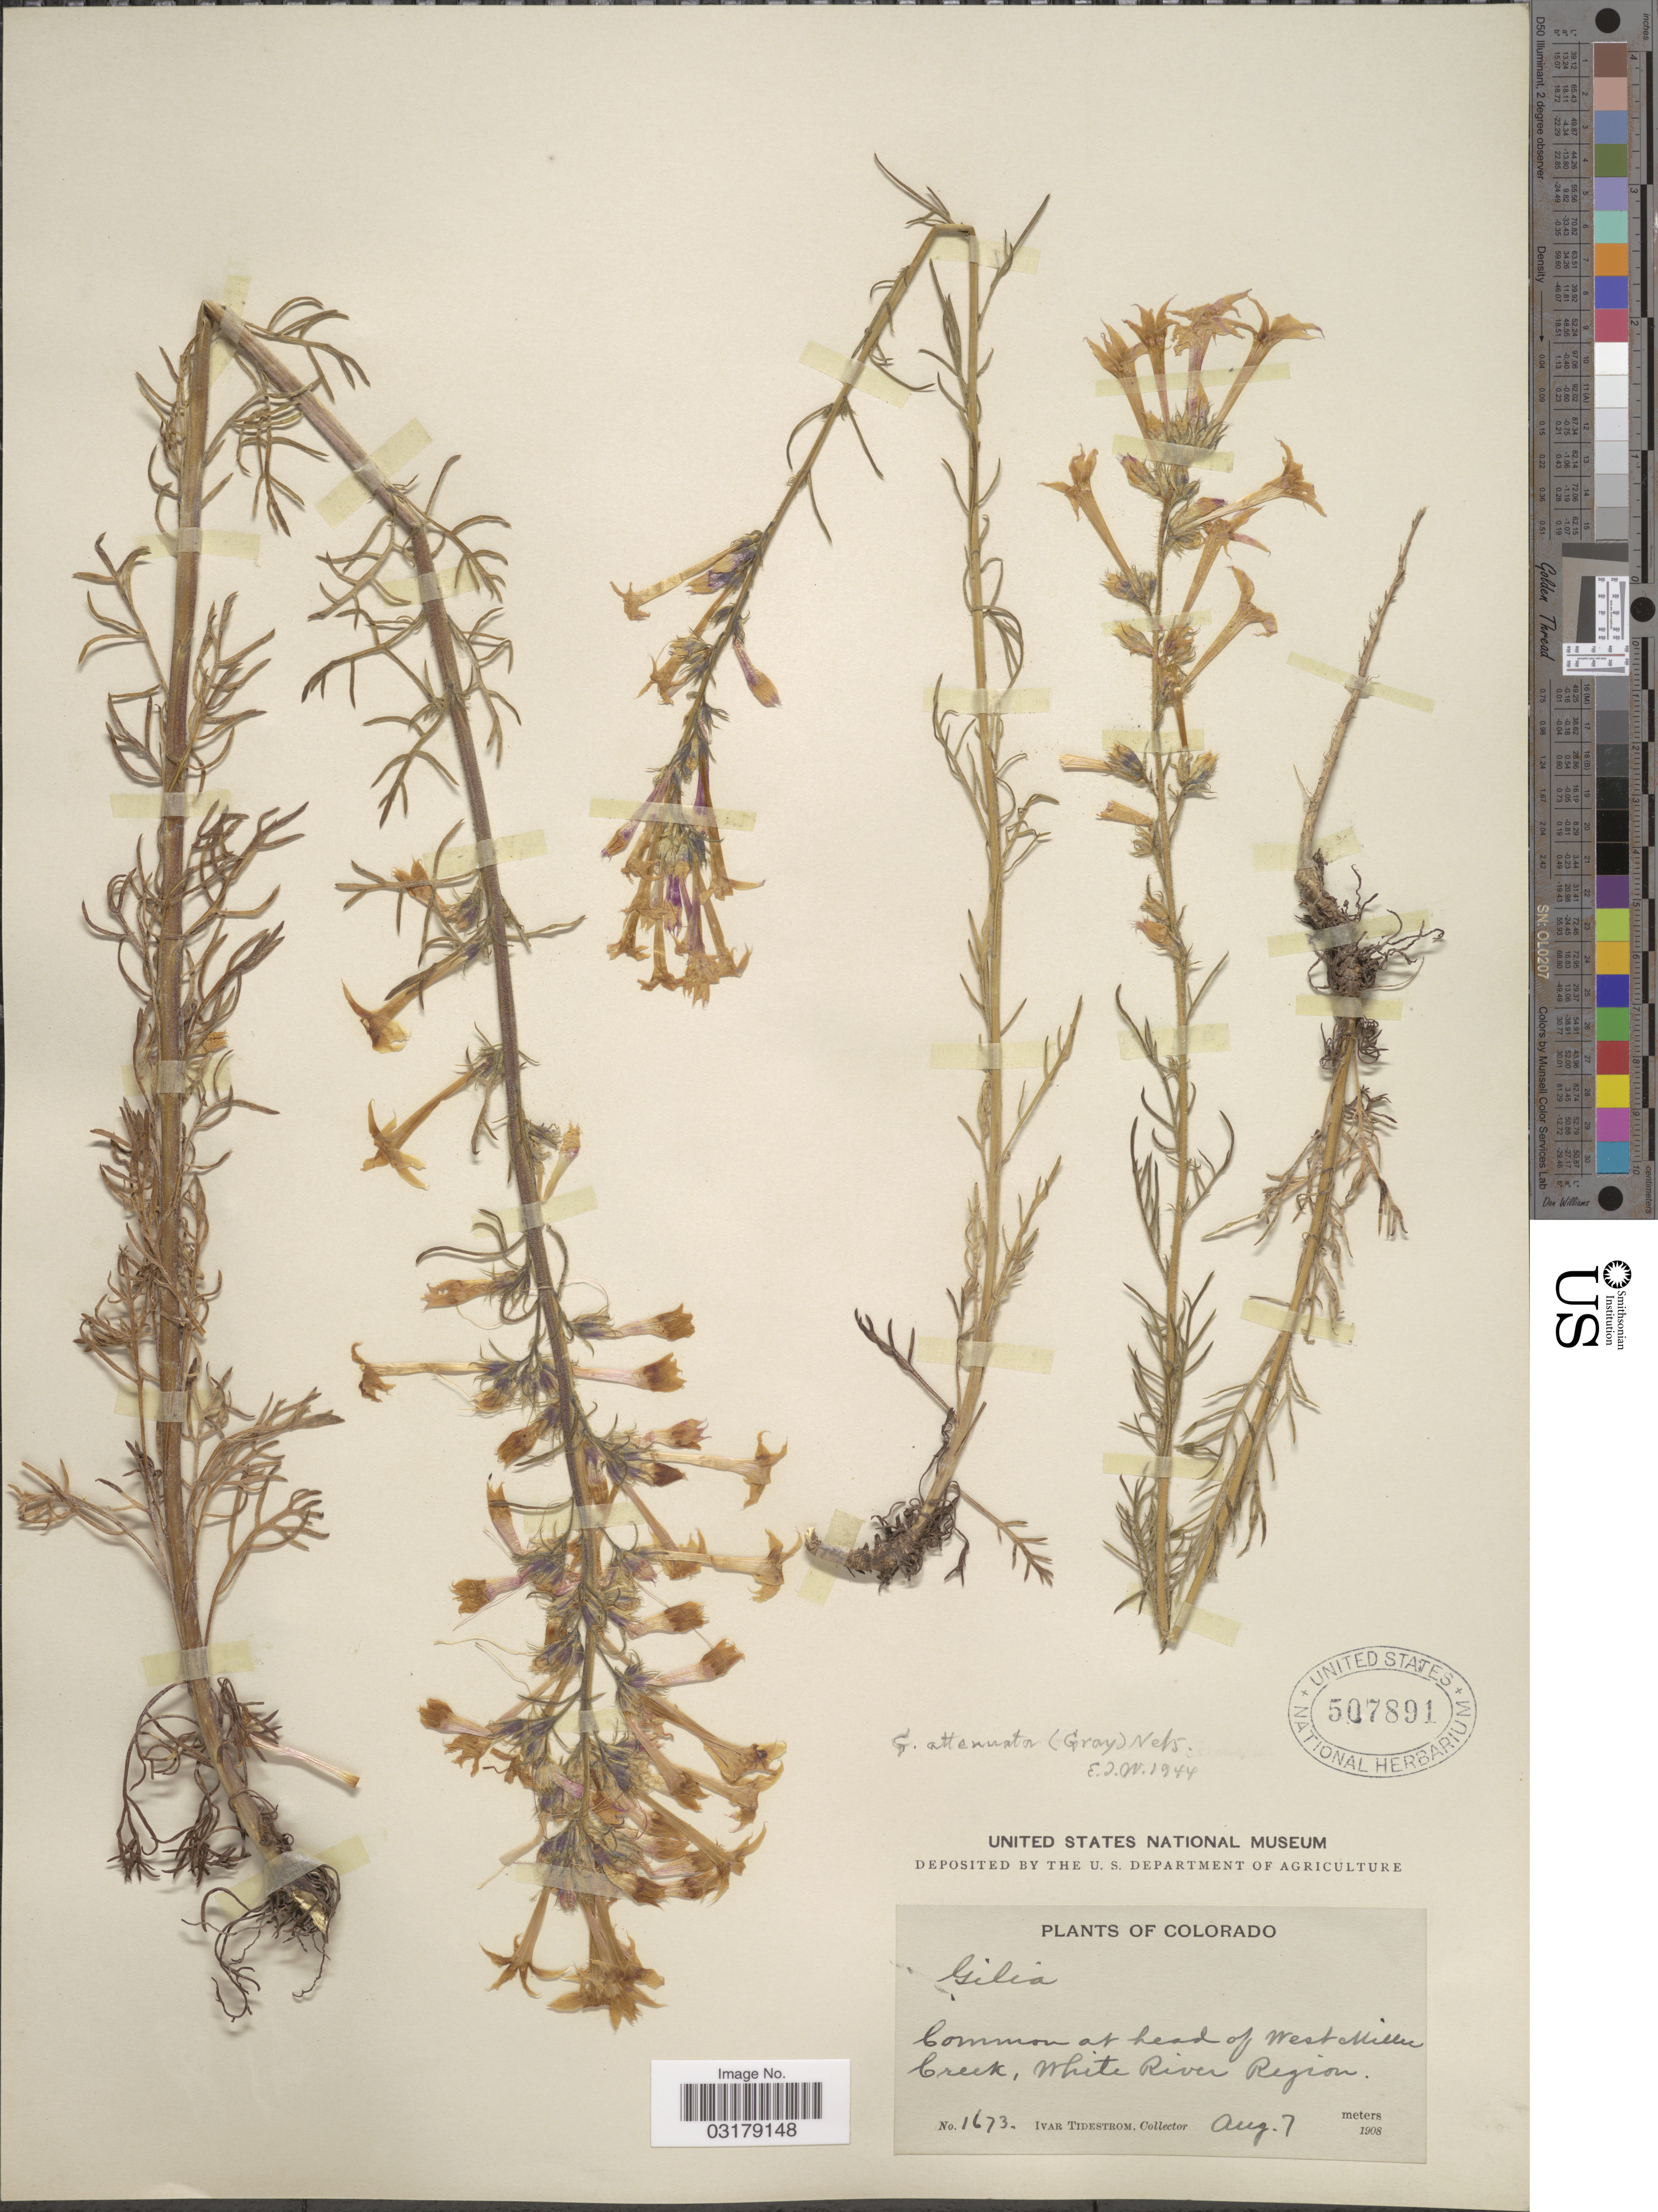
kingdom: Plantae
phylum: Tracheophyta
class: Magnoliopsida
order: Ericales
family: Polemoniaceae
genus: Ipomopsis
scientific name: Ipomopsis aggregata subsp. attenuata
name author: (A. Gray) V.E. Grant & A.D. Grant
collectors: I. F. Tidestrom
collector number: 1673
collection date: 1908-08-07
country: United States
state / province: Colorado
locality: Head of West Miller Creek, White River Region.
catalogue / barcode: US 507891